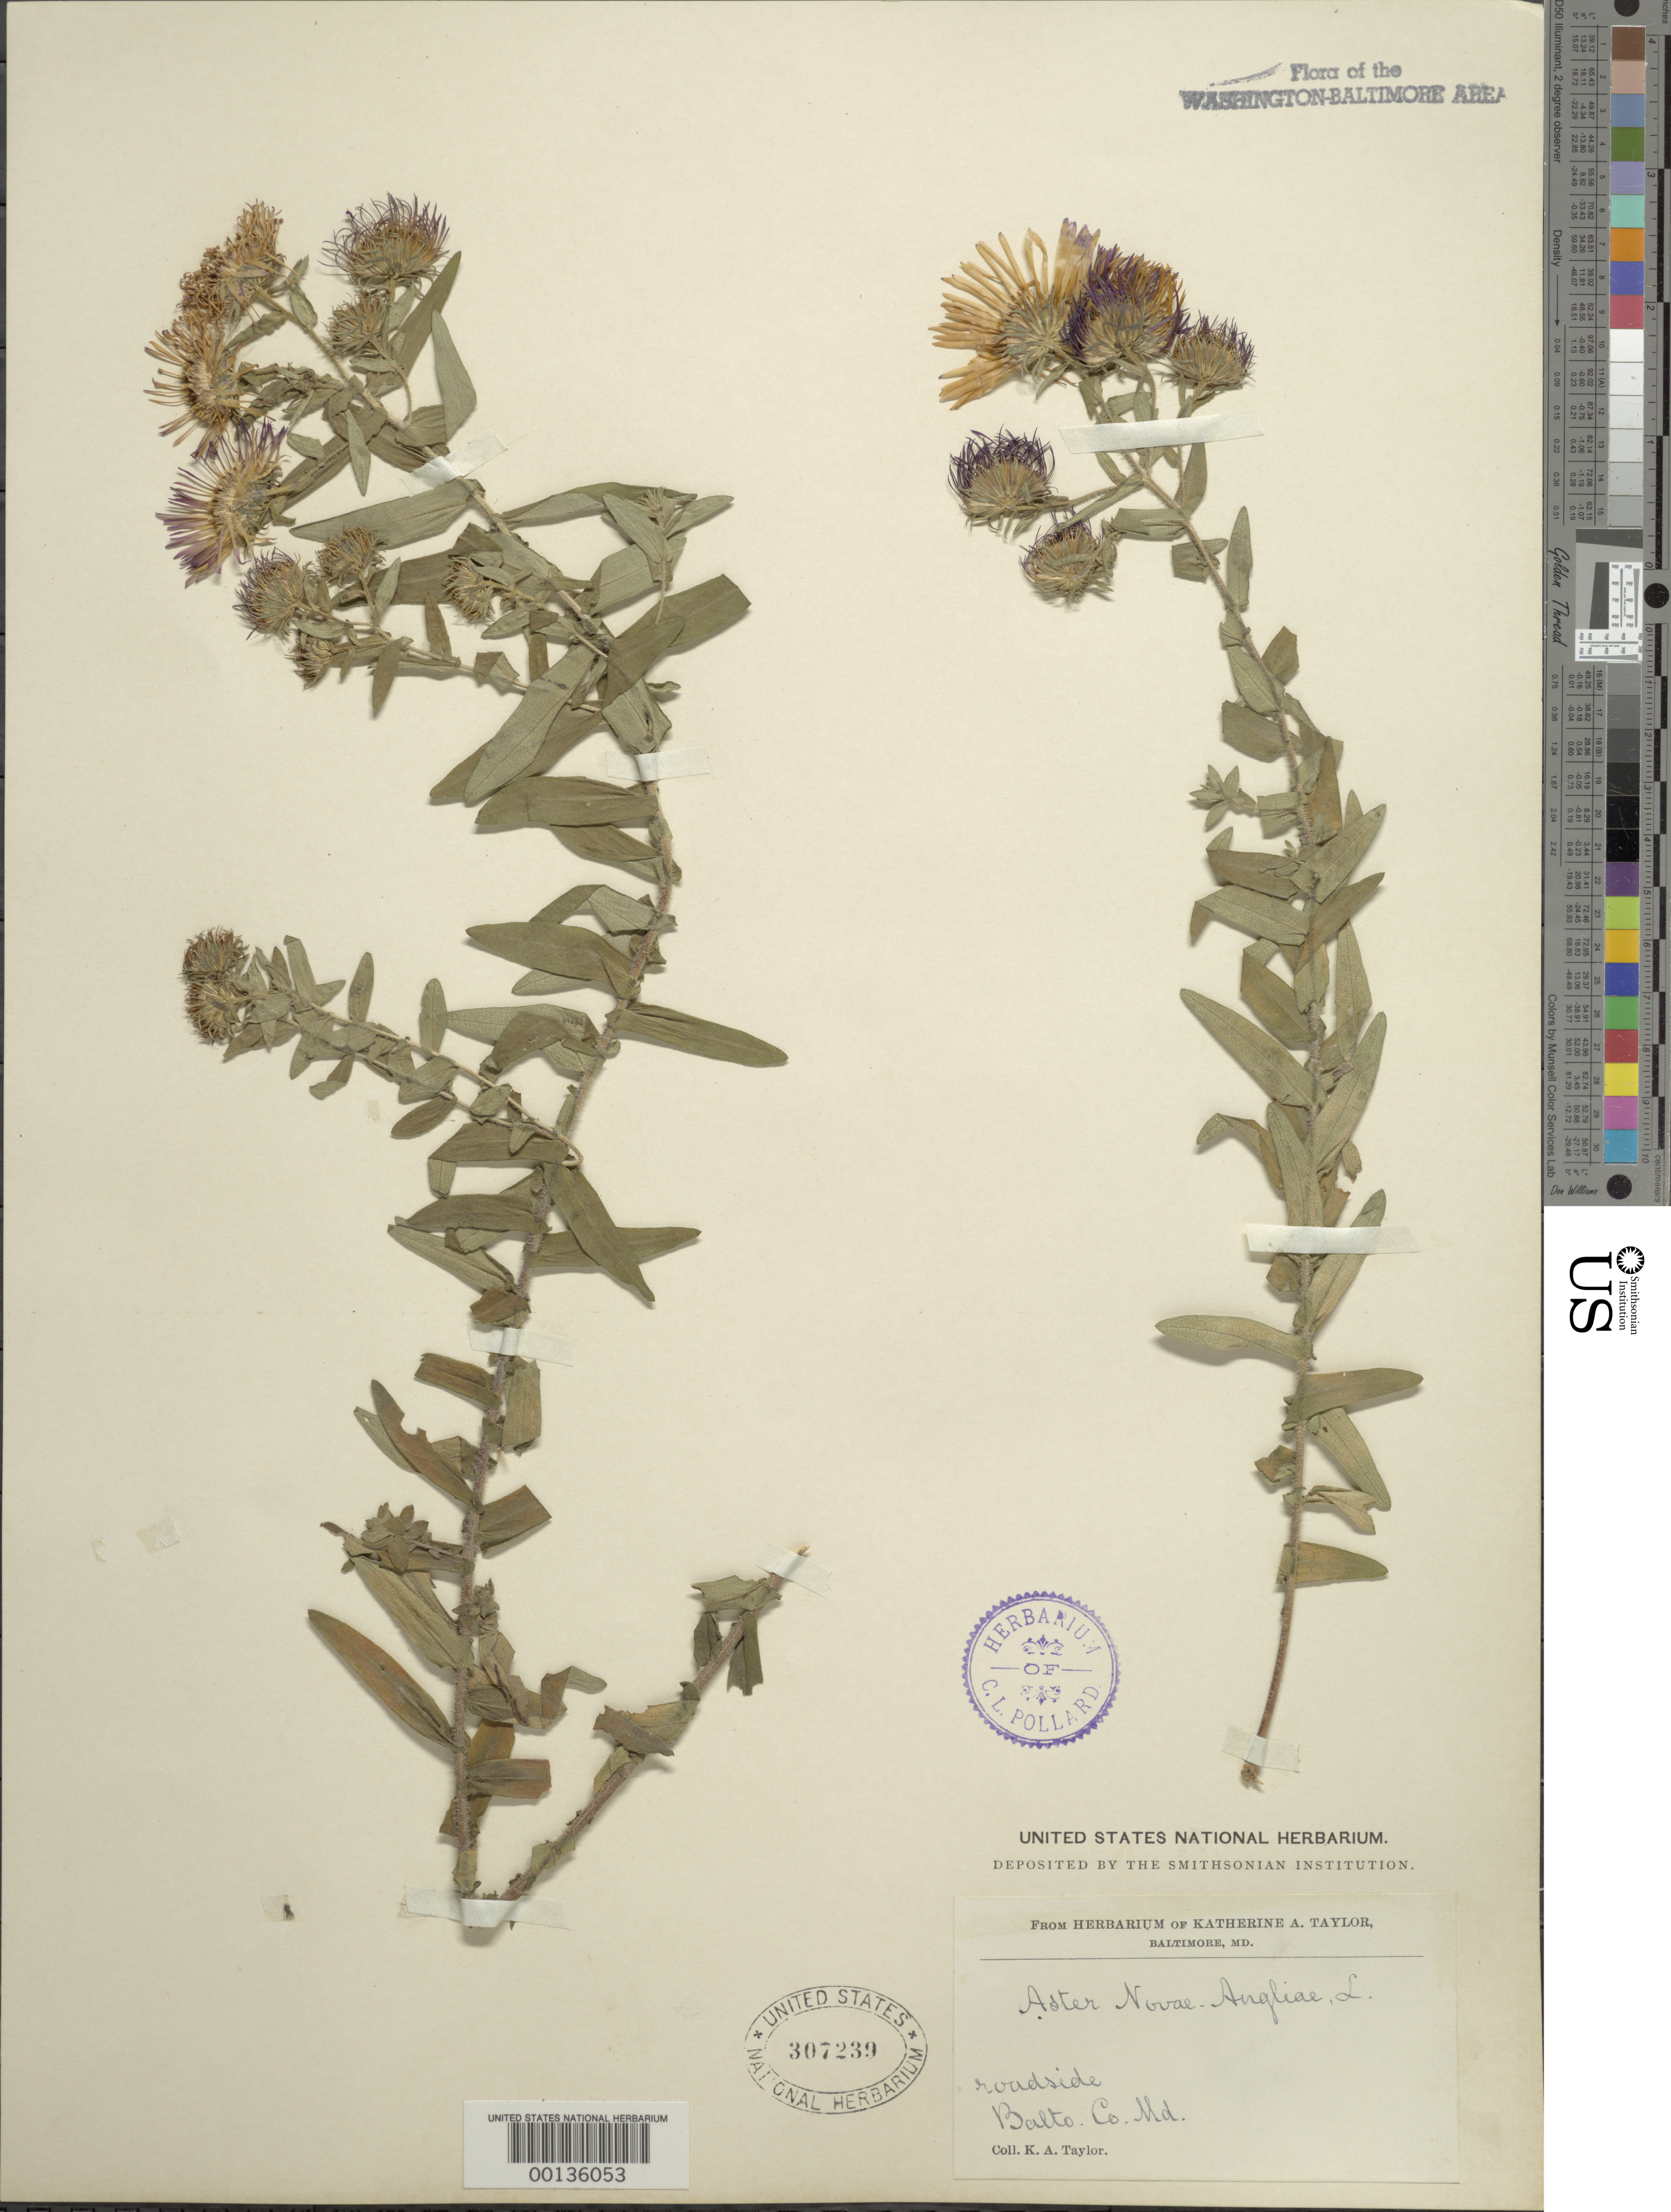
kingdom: Plantae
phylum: Tracheophyta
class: Magnoliopsida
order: Asterales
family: Asteraceae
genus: Symphyotrichum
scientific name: Symphyotrichum novae-angliae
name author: (L.) G.L. Nesom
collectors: K. A. Taylor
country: United States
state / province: Maryland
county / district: Baltimore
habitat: Roadside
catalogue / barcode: US 307239